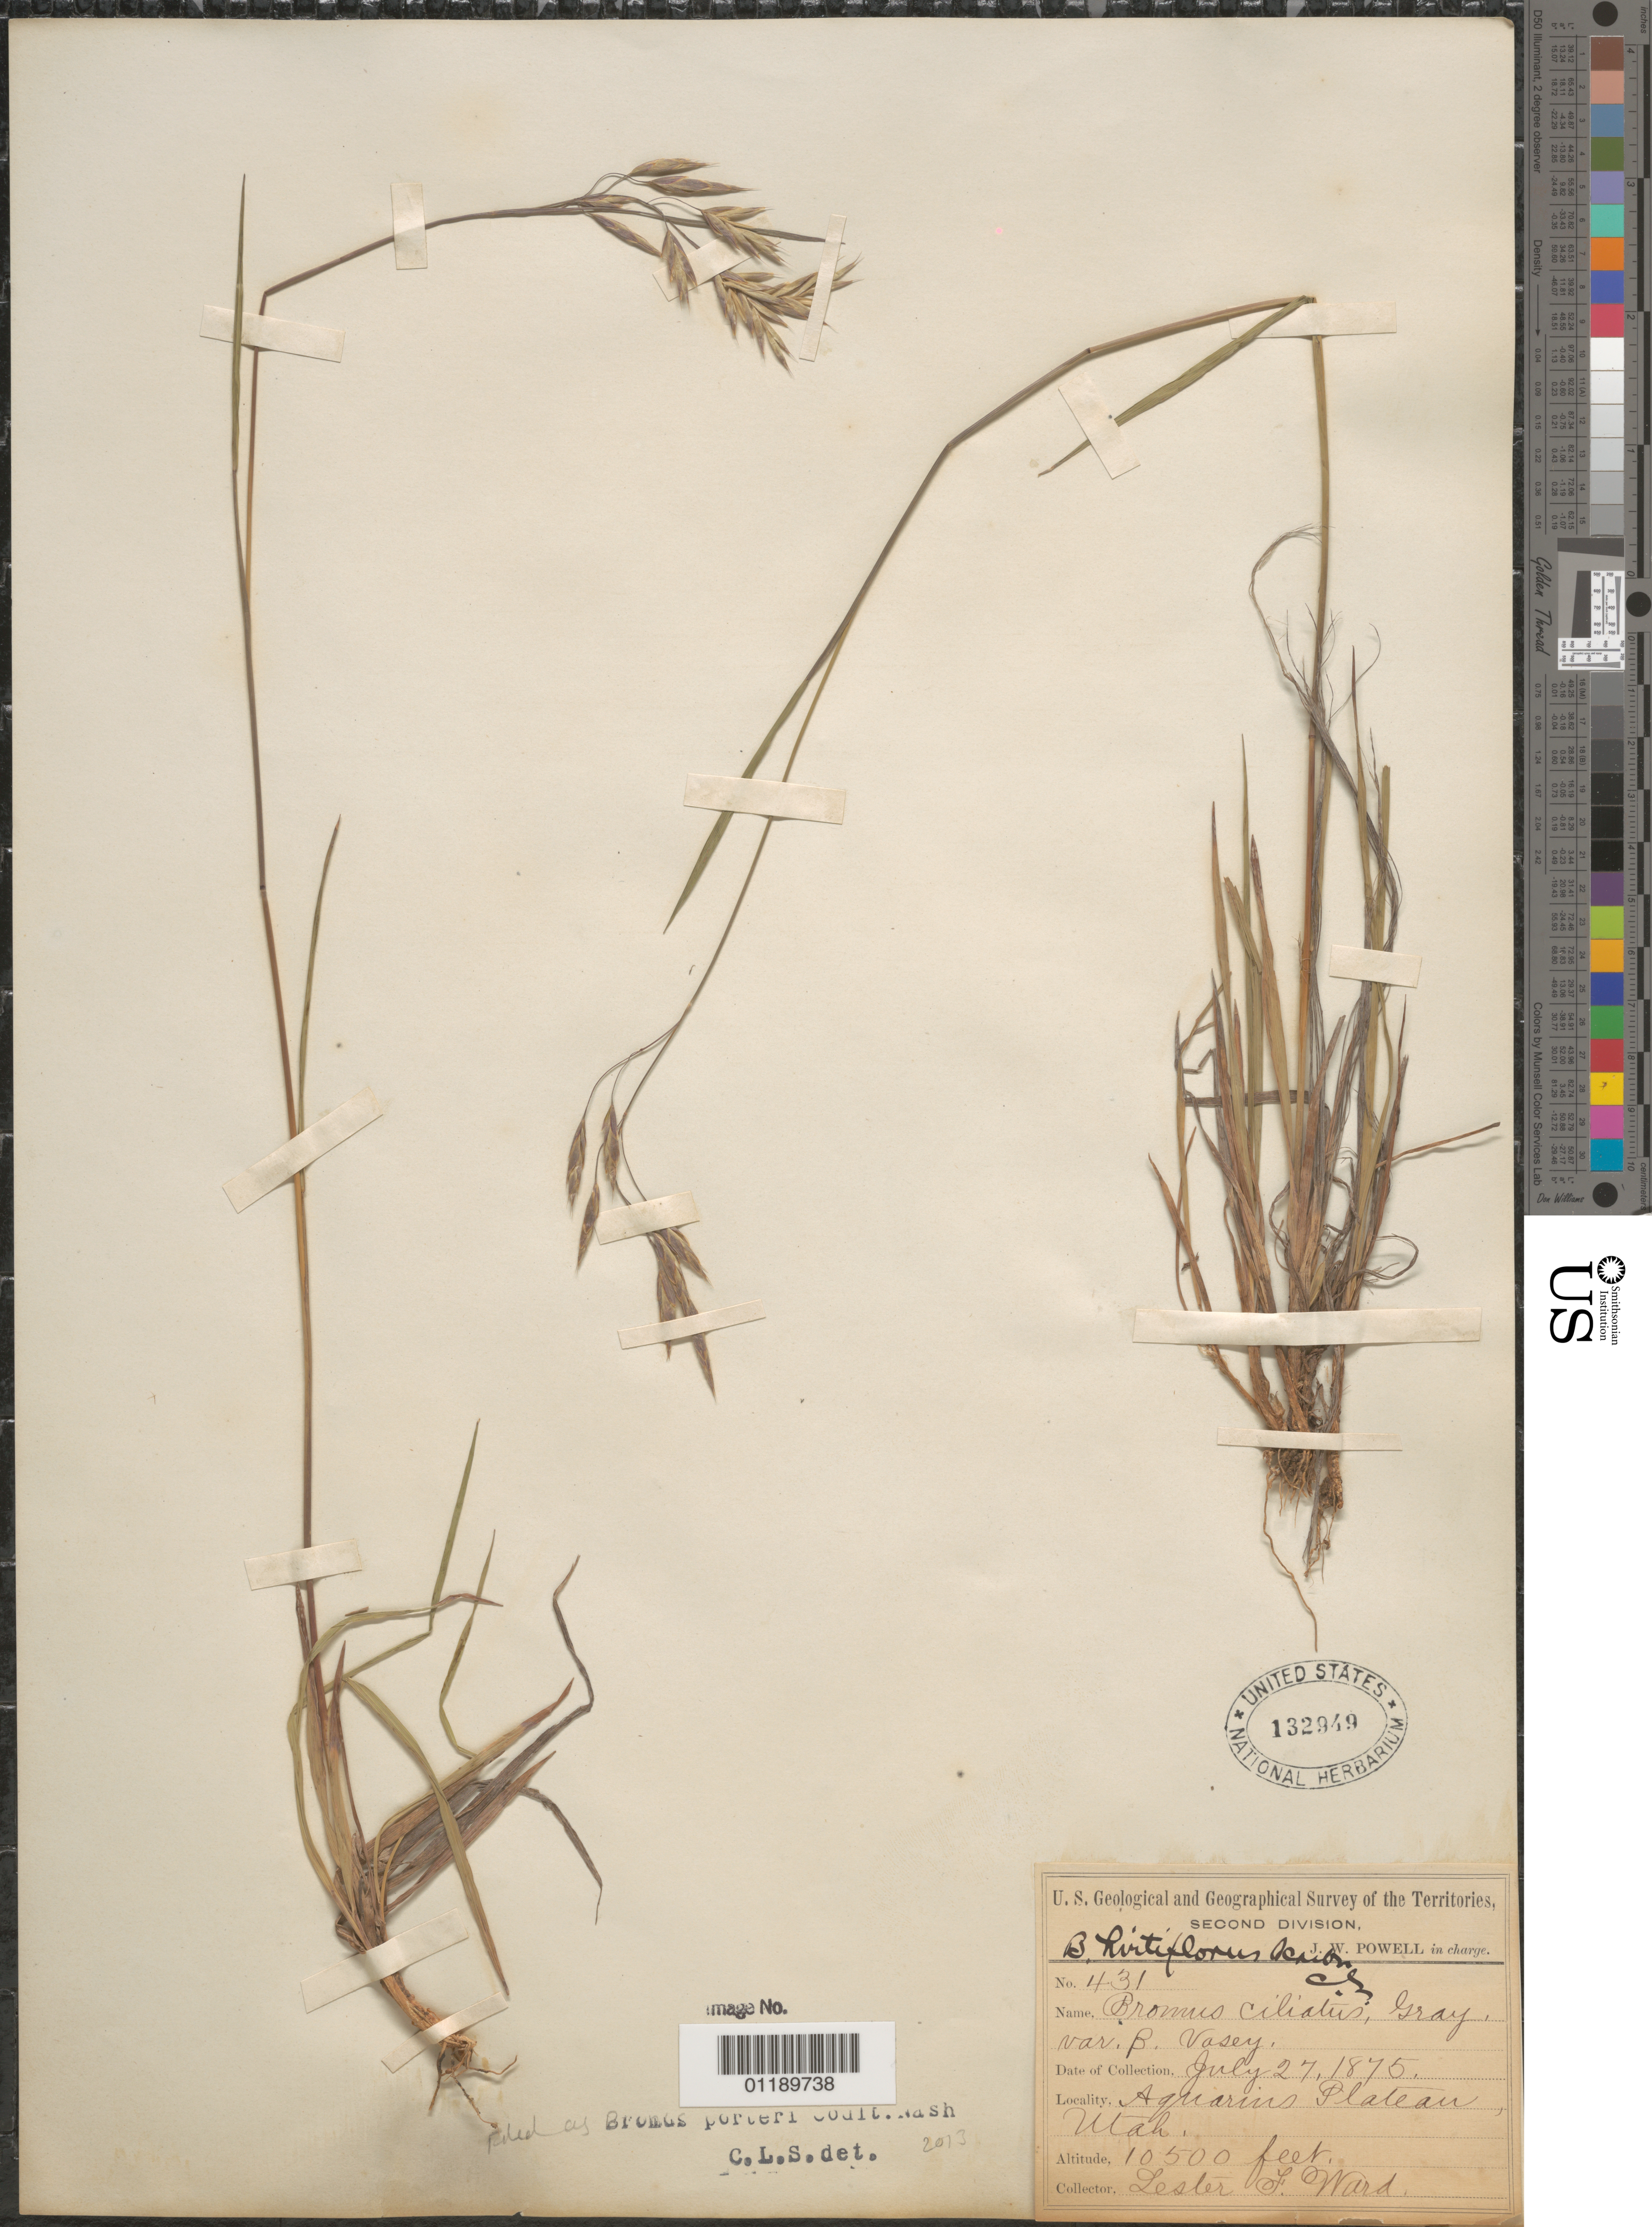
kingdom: Plantae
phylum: Tracheophyta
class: Liliopsida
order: Poales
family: Poaceae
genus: Bromus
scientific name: Bromus porteri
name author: (J.M. Coult.) Nash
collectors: L. F. Ward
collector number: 431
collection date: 1875-07-27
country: United States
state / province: Utah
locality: Aquarius Plateau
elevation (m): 3200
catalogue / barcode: US 132949